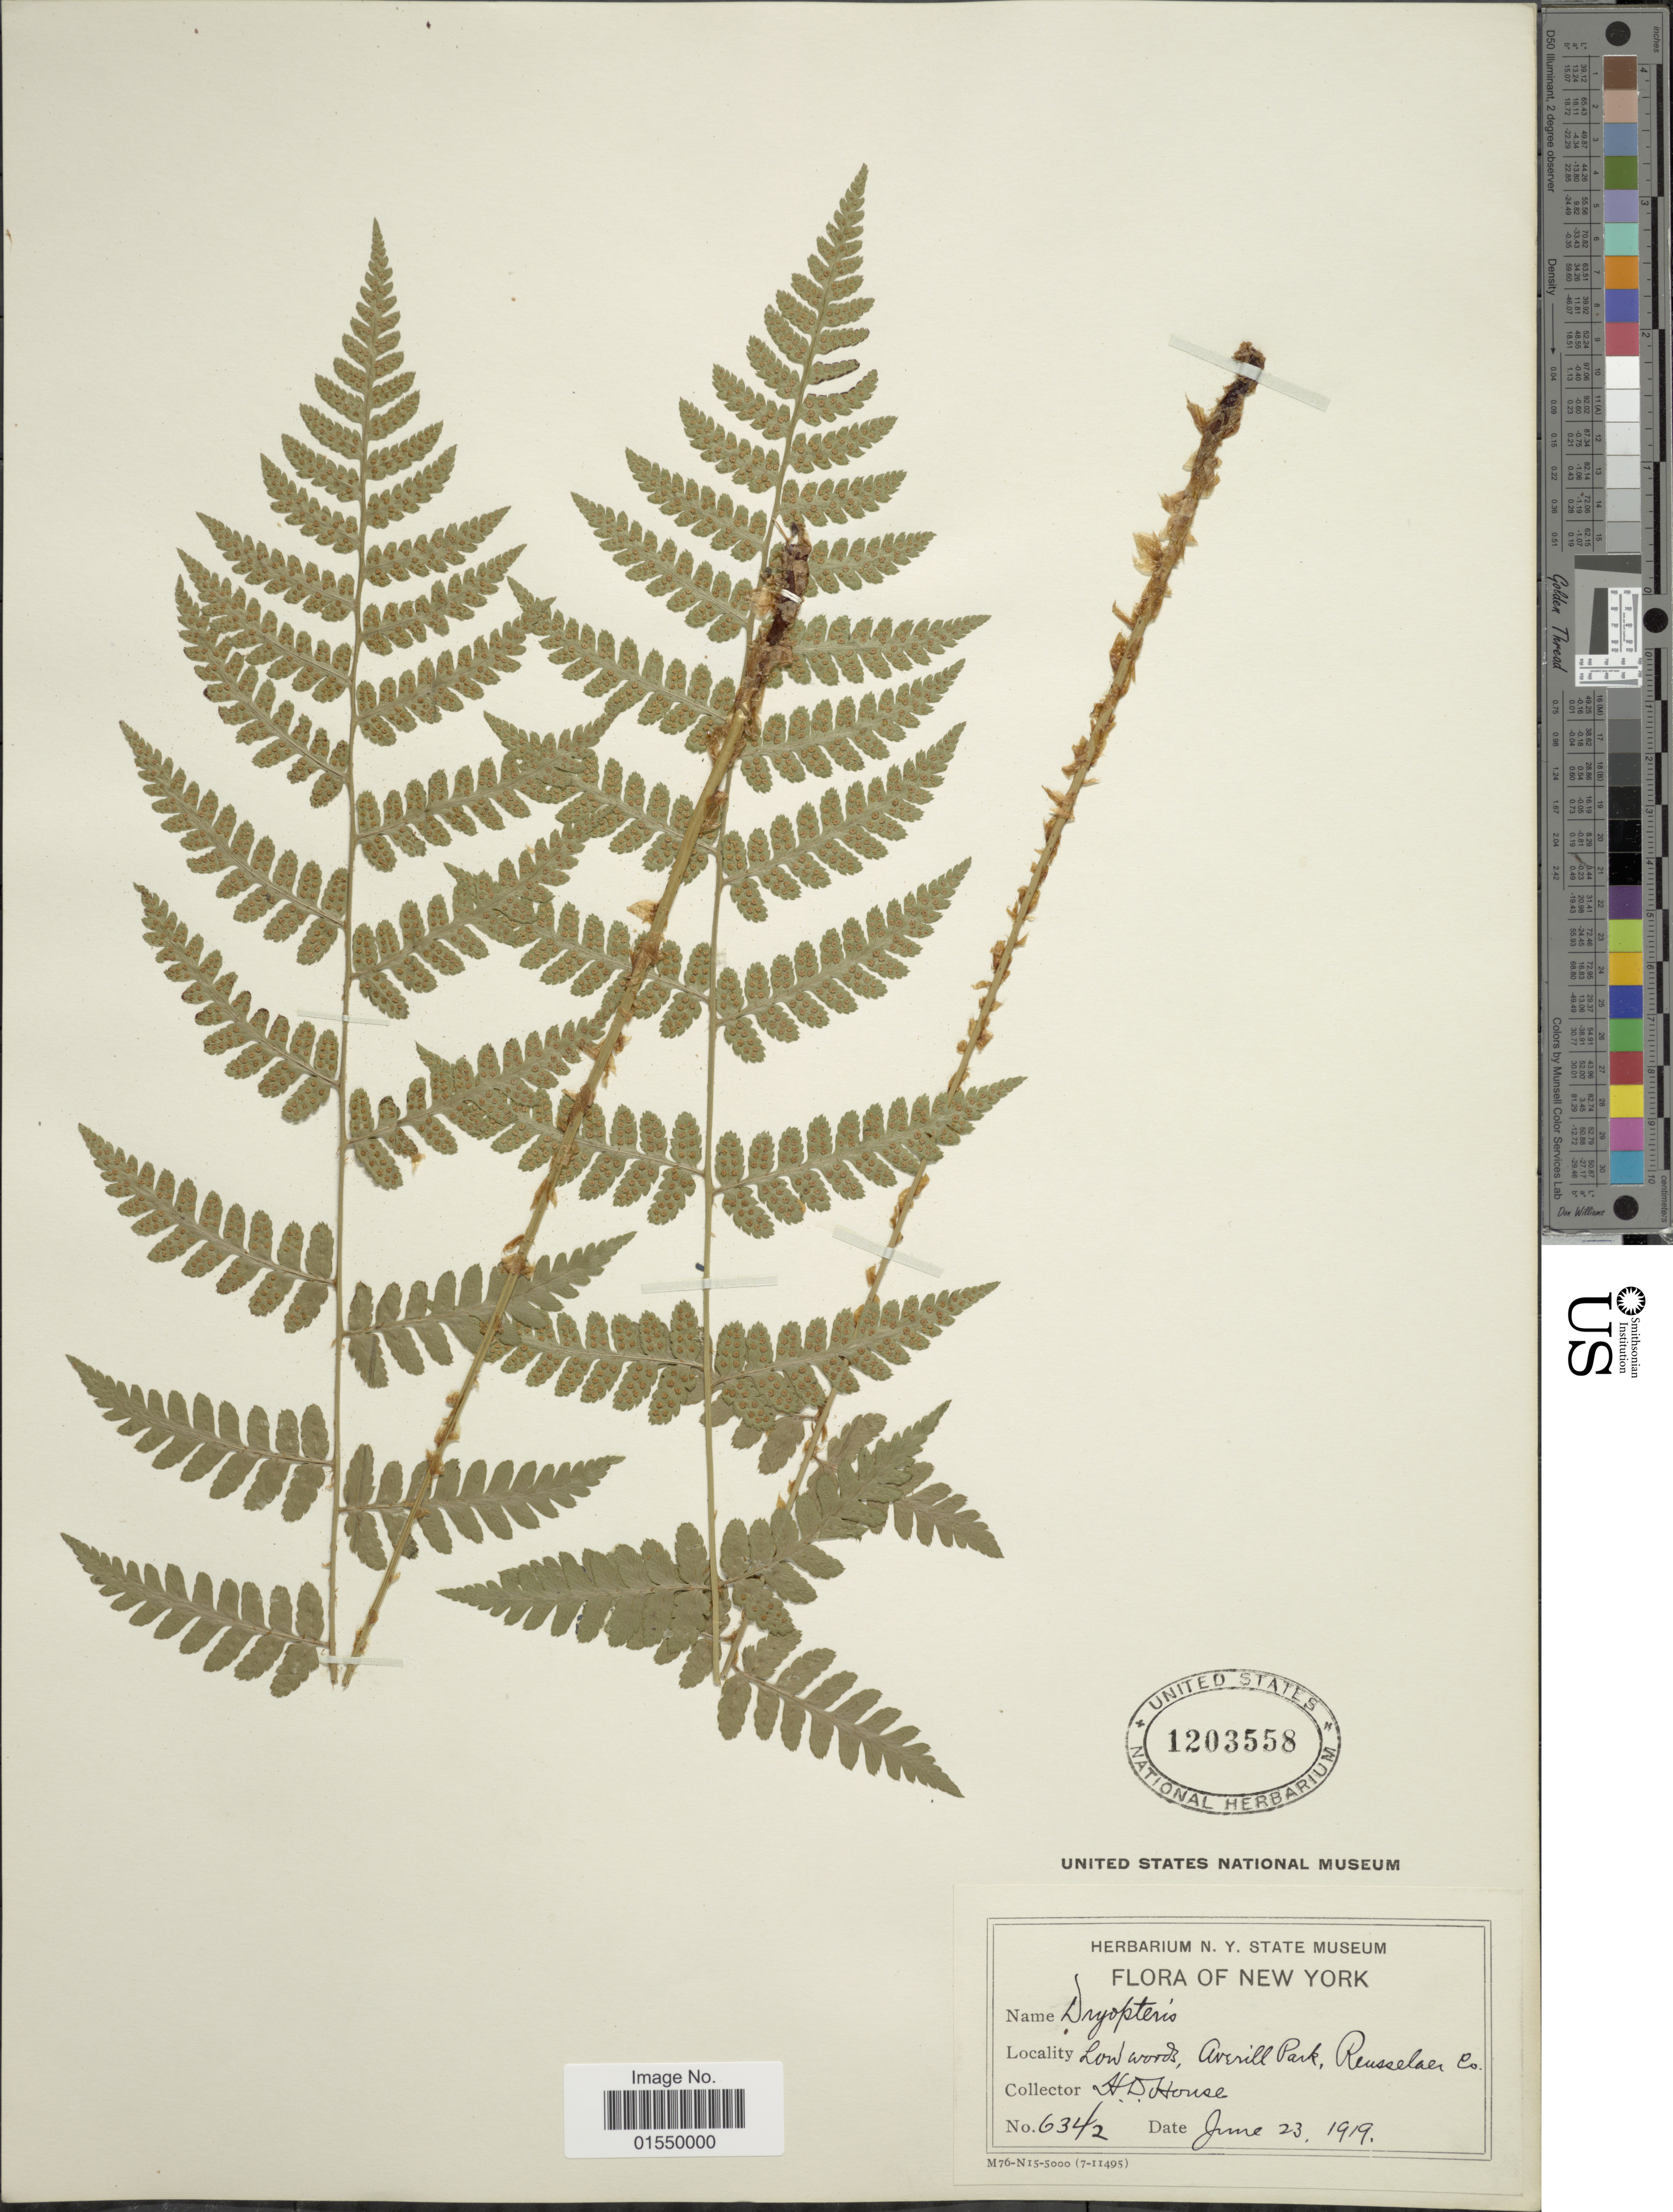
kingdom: Plantae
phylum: Tracheophyta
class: Polypodiopsida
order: Polypodiales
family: Dryopteridaceae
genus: Dryopteris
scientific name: Dryopteris x boottii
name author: Underw.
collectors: H. D. House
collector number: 6342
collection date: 1919-06-23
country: United States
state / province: New York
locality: Low woods, Avenill Park, Rensselaer Co.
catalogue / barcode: US 1203558